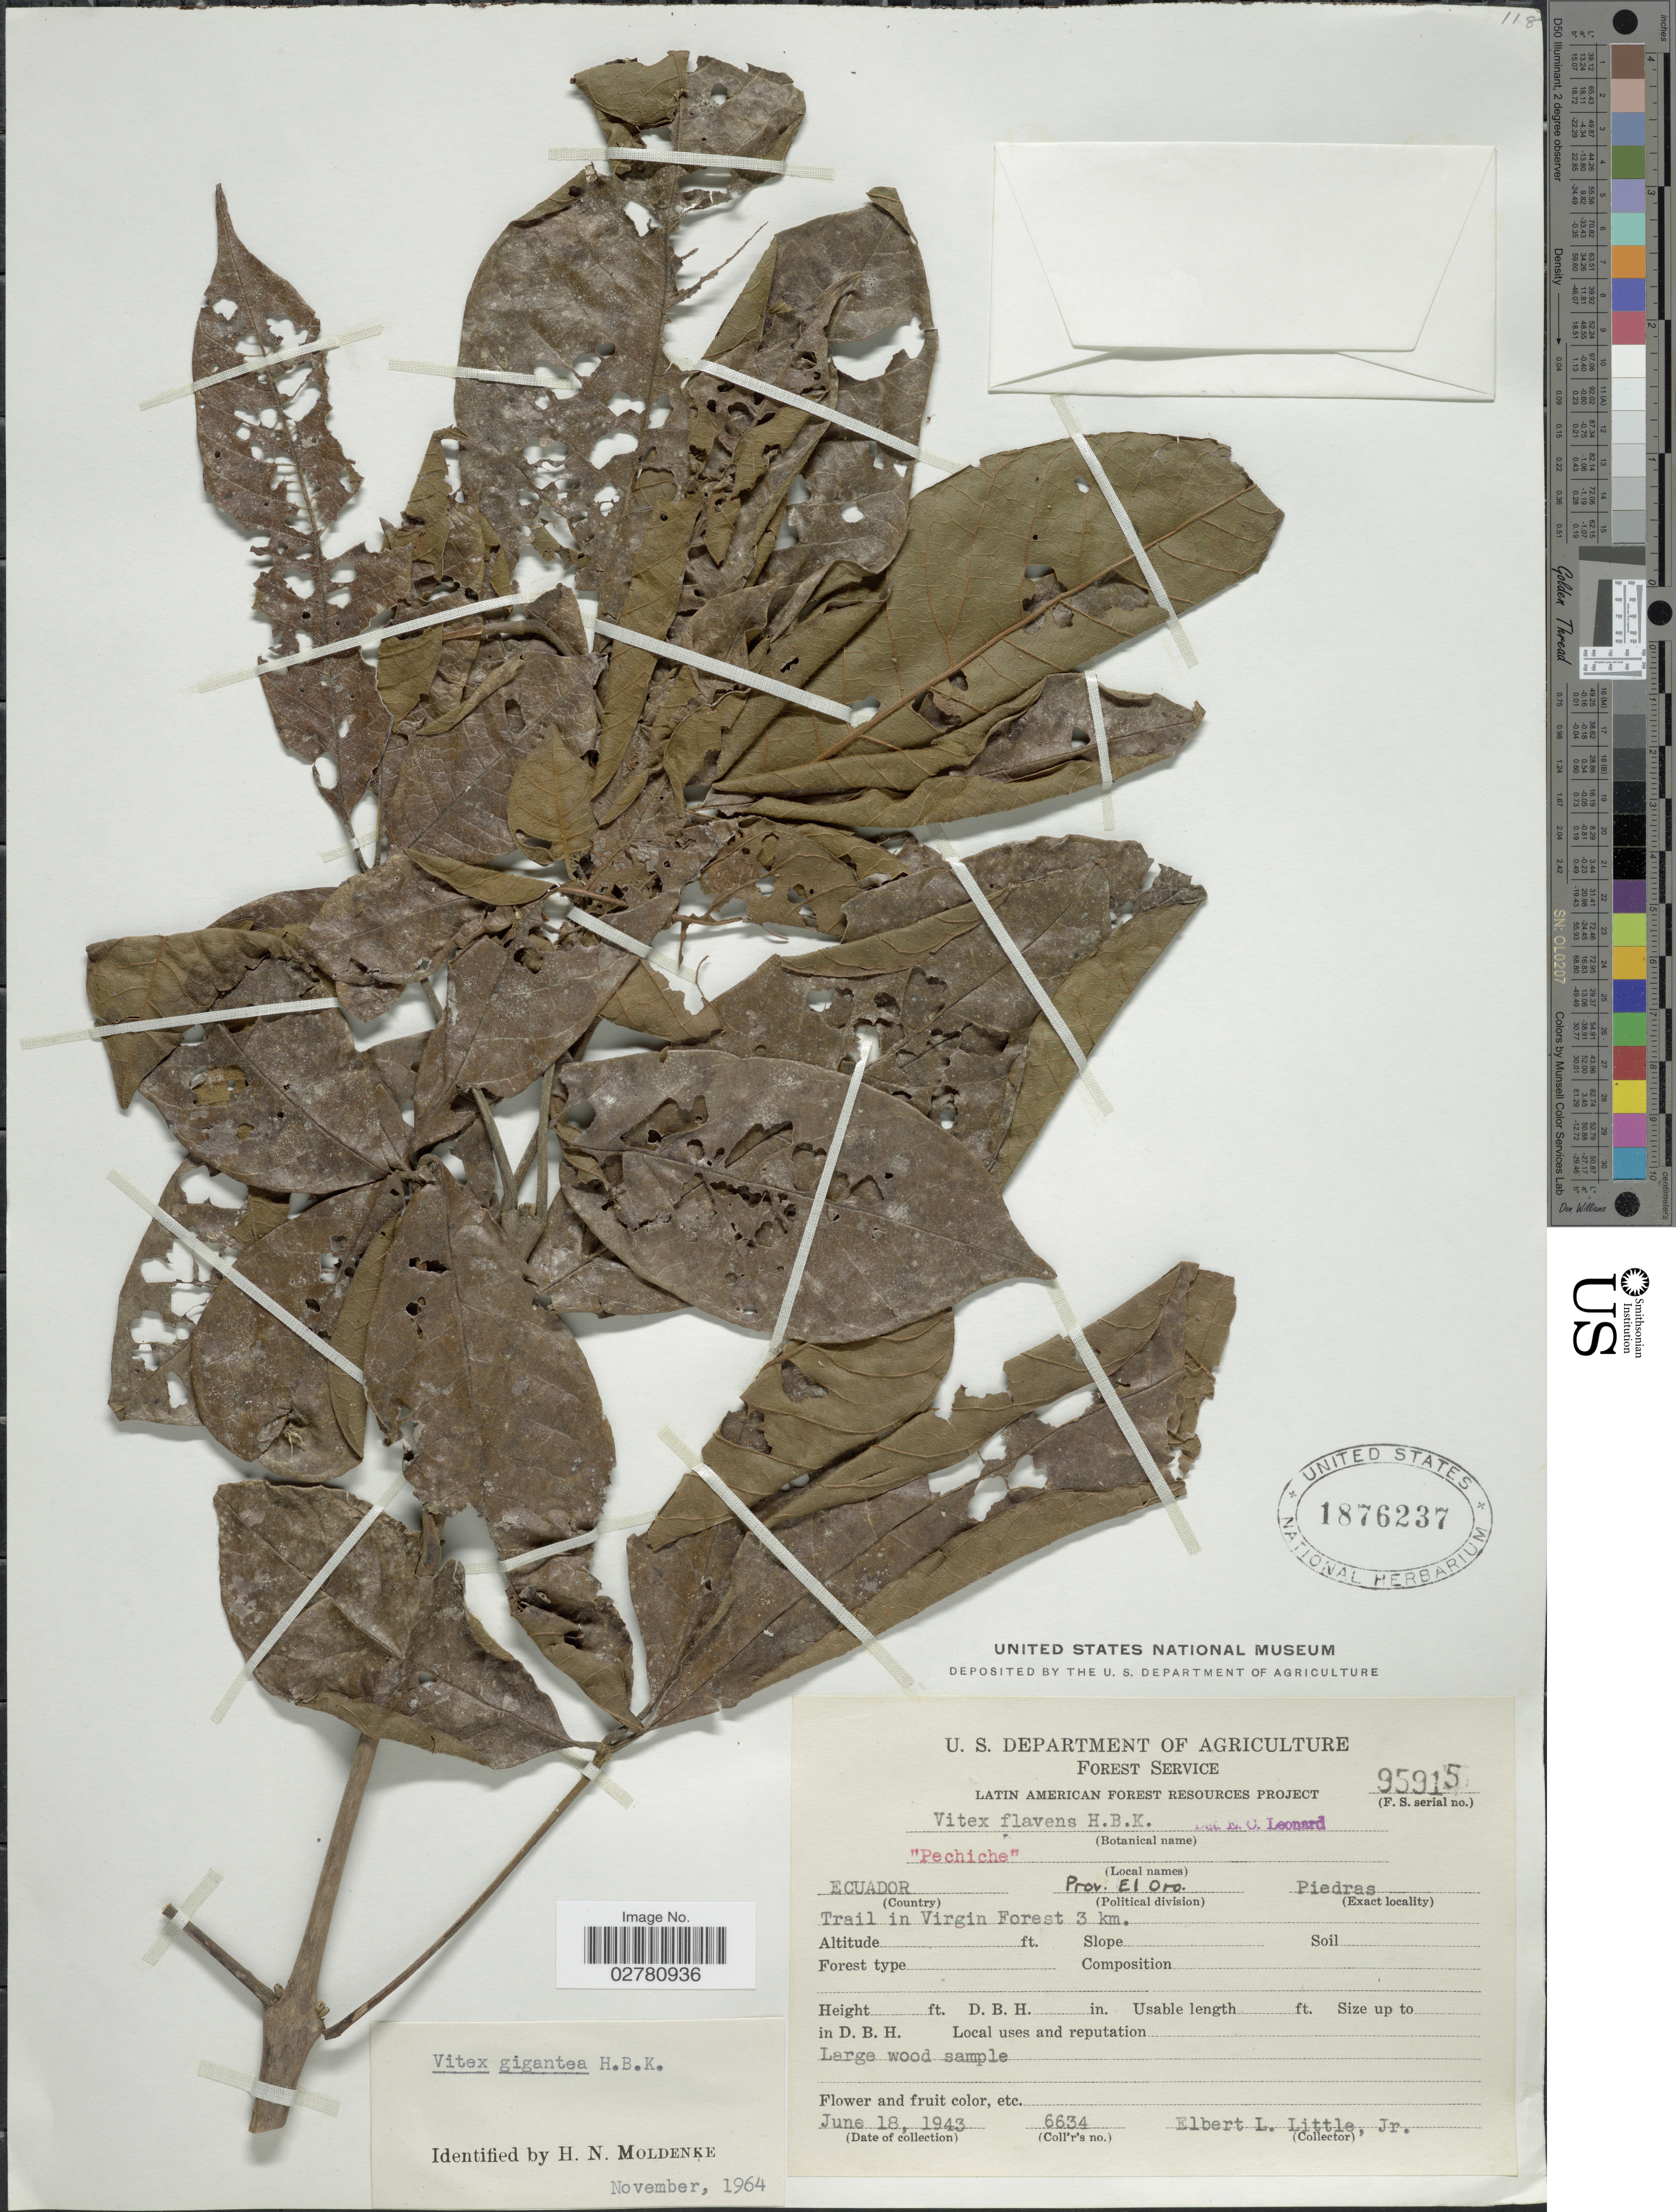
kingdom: Plantae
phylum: Tracheophyta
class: Magnoliopsida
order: Lamiales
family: Lamiaceae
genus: Vitex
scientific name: Vitex gigantea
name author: Kunth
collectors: E. L. Little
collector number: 6634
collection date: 1943-06-18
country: Ecuador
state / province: El Oro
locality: Piedras Trail in Virgin Forest 3 km.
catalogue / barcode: US 1876237